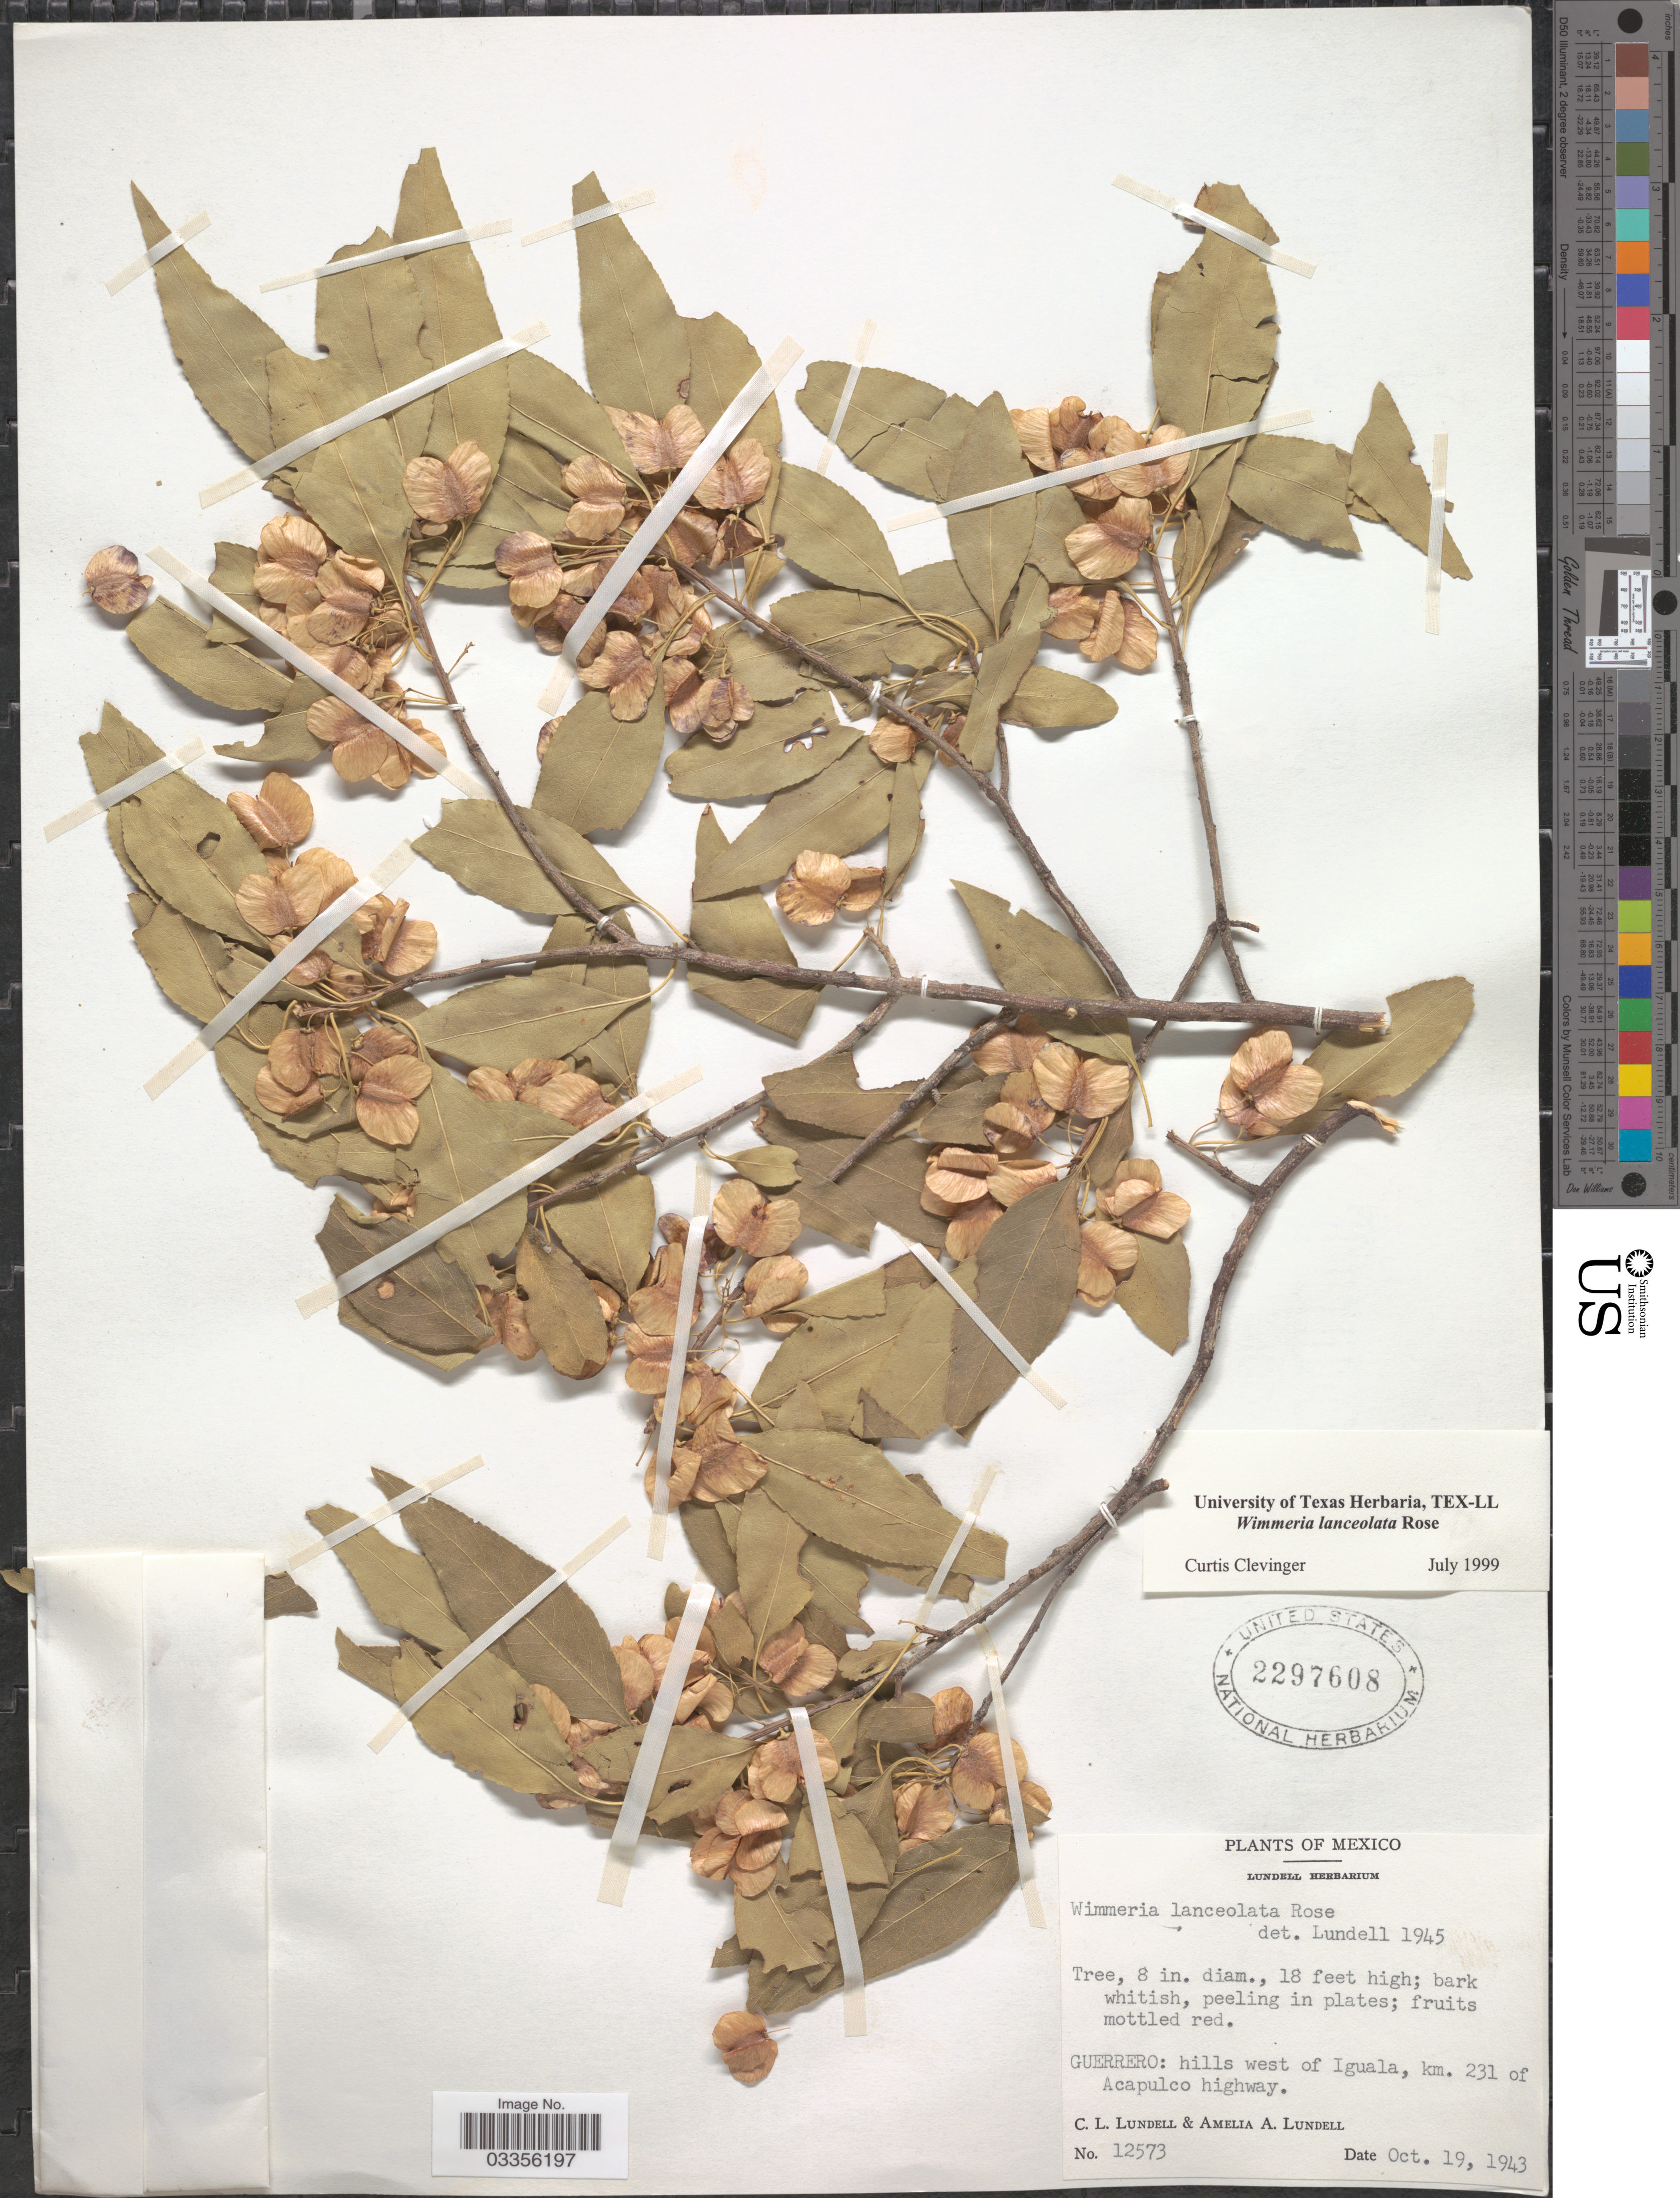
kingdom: Plantae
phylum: Tracheophyta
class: Magnoliopsida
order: Celastrales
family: Celastraceae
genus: Wimmeria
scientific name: Wimmeria lanceolata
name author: Rose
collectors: C. L. Lundell & A. A. Lundell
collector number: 12573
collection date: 1943-10-19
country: Mexico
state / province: Guerrero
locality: Hills west of Iguala, km. 231 of Acapulco highway.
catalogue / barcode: US 2297608